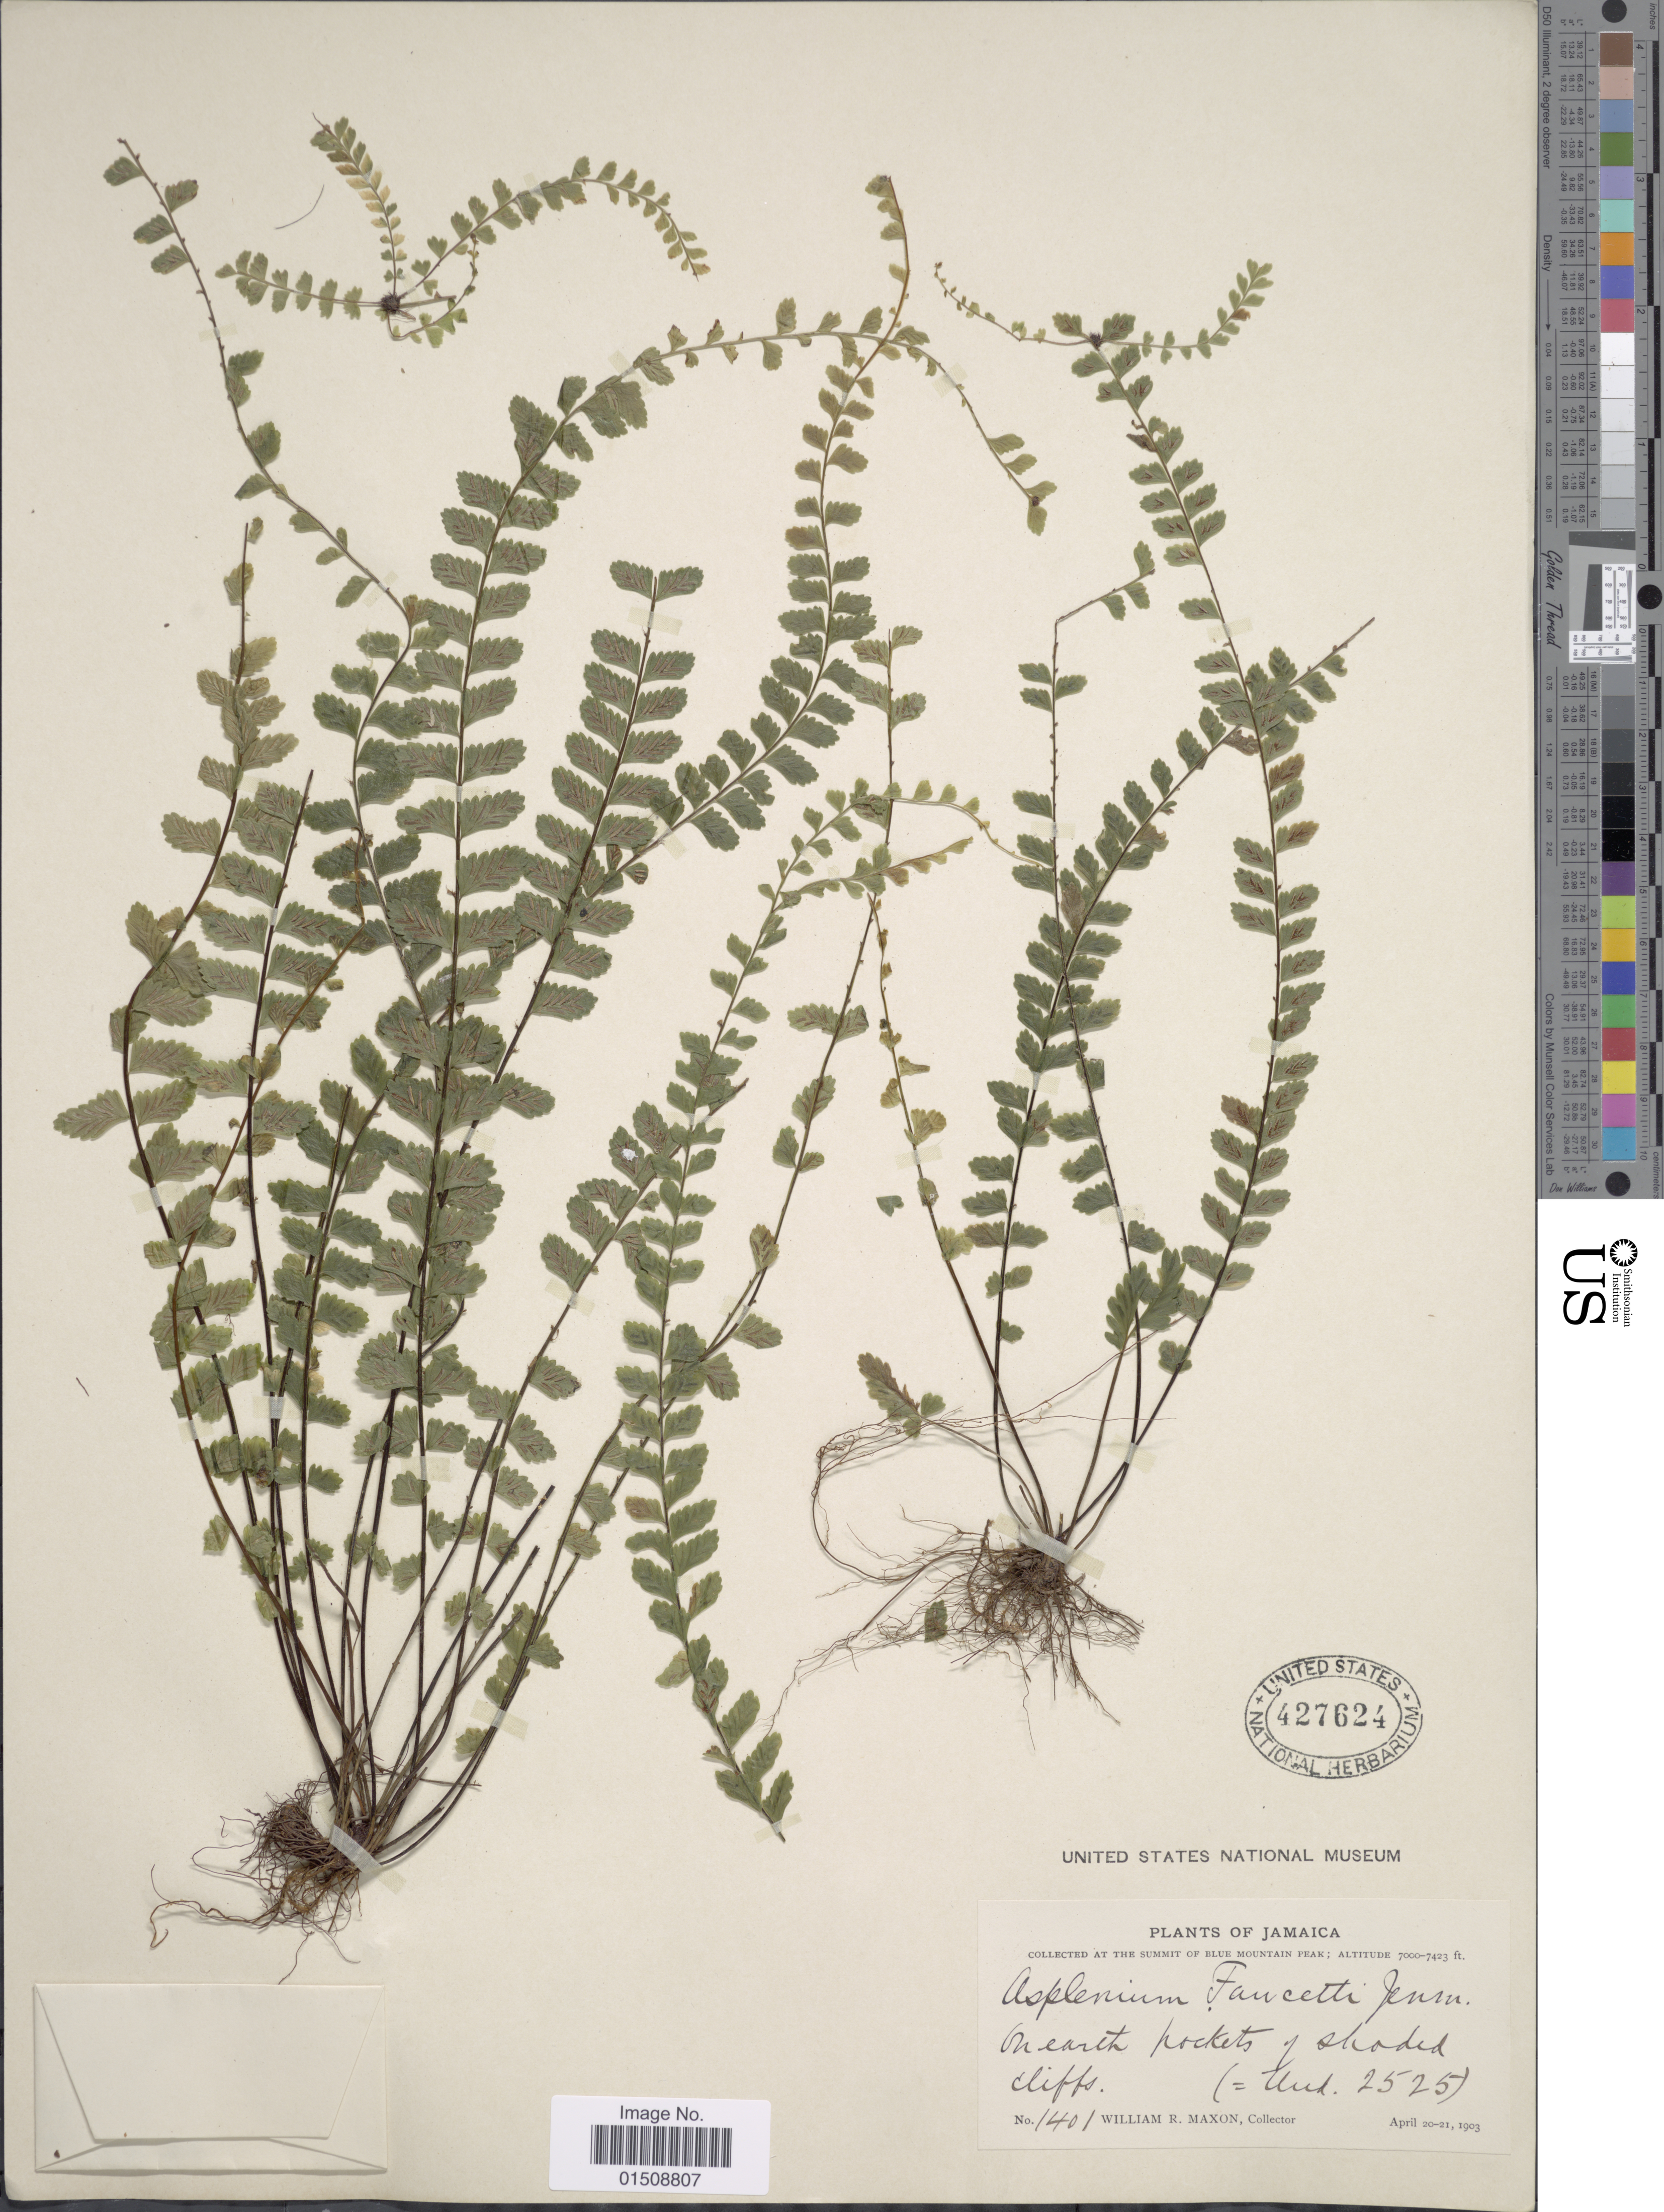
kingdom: Plantae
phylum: Tracheophyta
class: Polypodiopsida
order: Polypodiales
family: Aspleniaceae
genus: Asplenium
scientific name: Asplenium fawcetti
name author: Jenman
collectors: W. R. Maxon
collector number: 1401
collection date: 1903-04-20/1903-04-21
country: Jamaica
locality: At the summit of Blue Mountain Peak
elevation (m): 2134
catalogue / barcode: US 427624